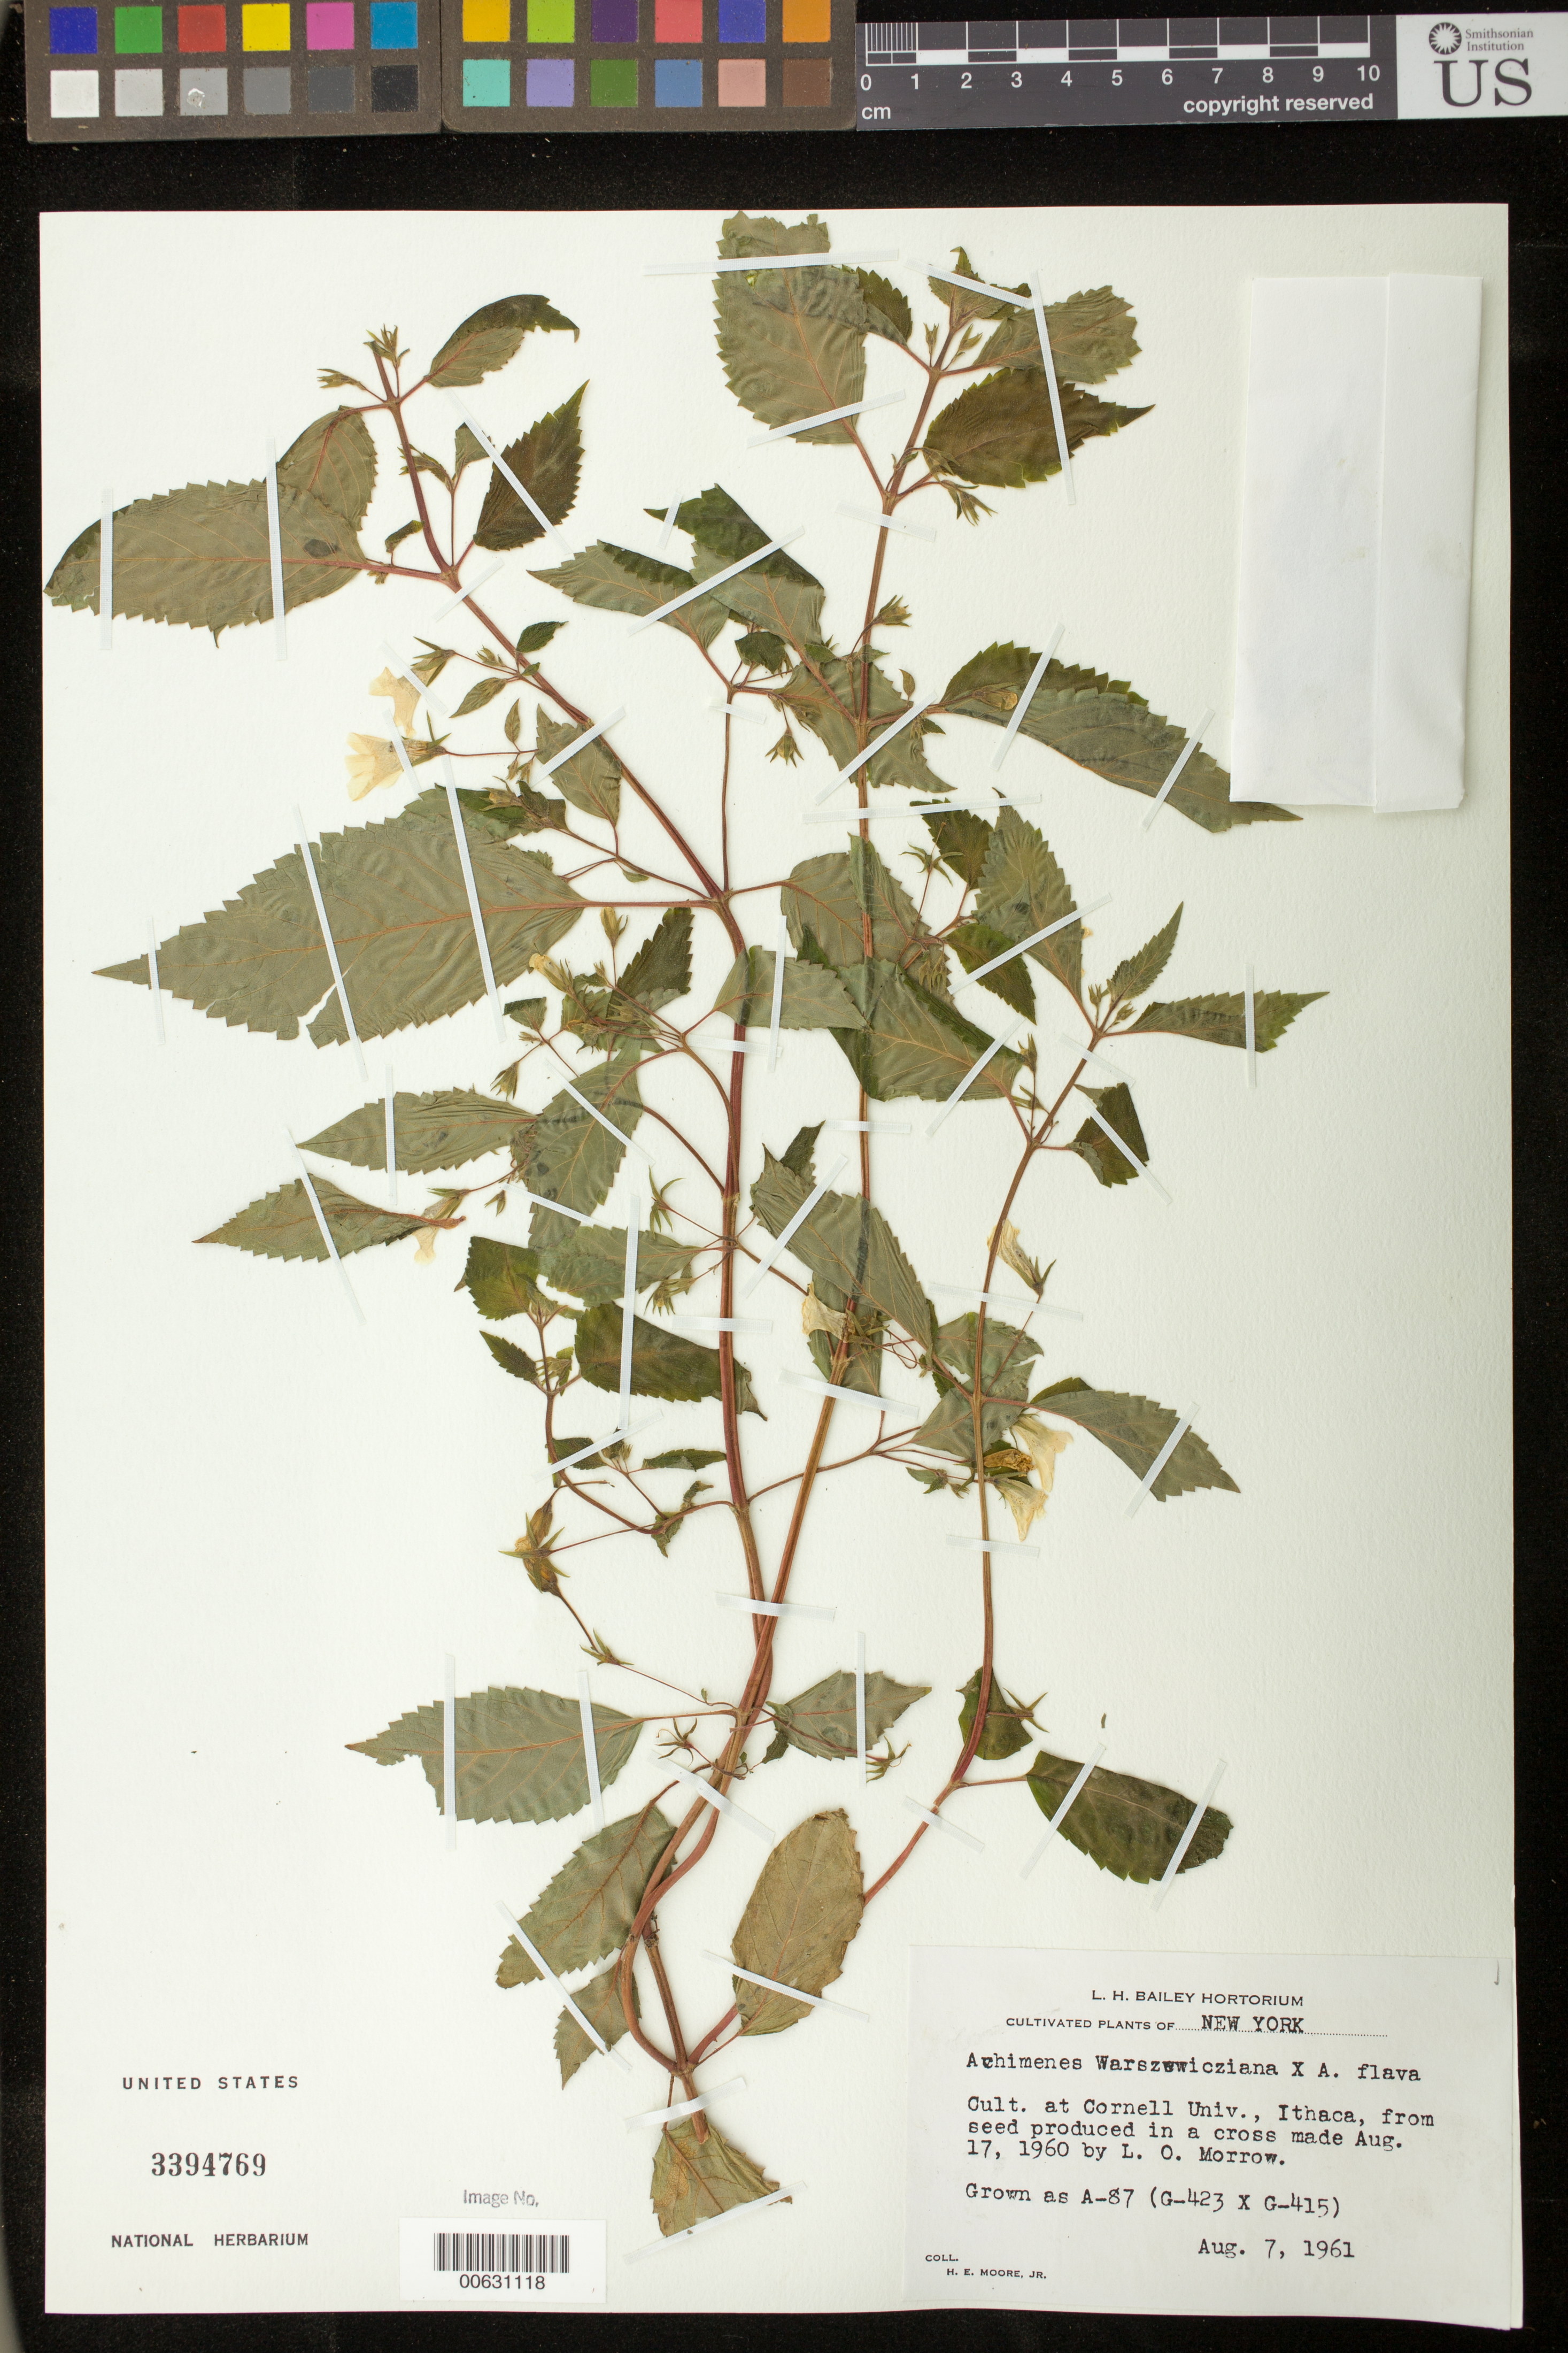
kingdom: Plantae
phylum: Tracheophyta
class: Magnoliopsida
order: Lamiales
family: Gesneriaceae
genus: Achimenes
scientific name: Achimenes hybrid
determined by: Skog, Laurence E.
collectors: H. E. Moore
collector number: s.n. [A-87]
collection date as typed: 07 Aug 1961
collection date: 1961-08-07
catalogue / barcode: US 3394769